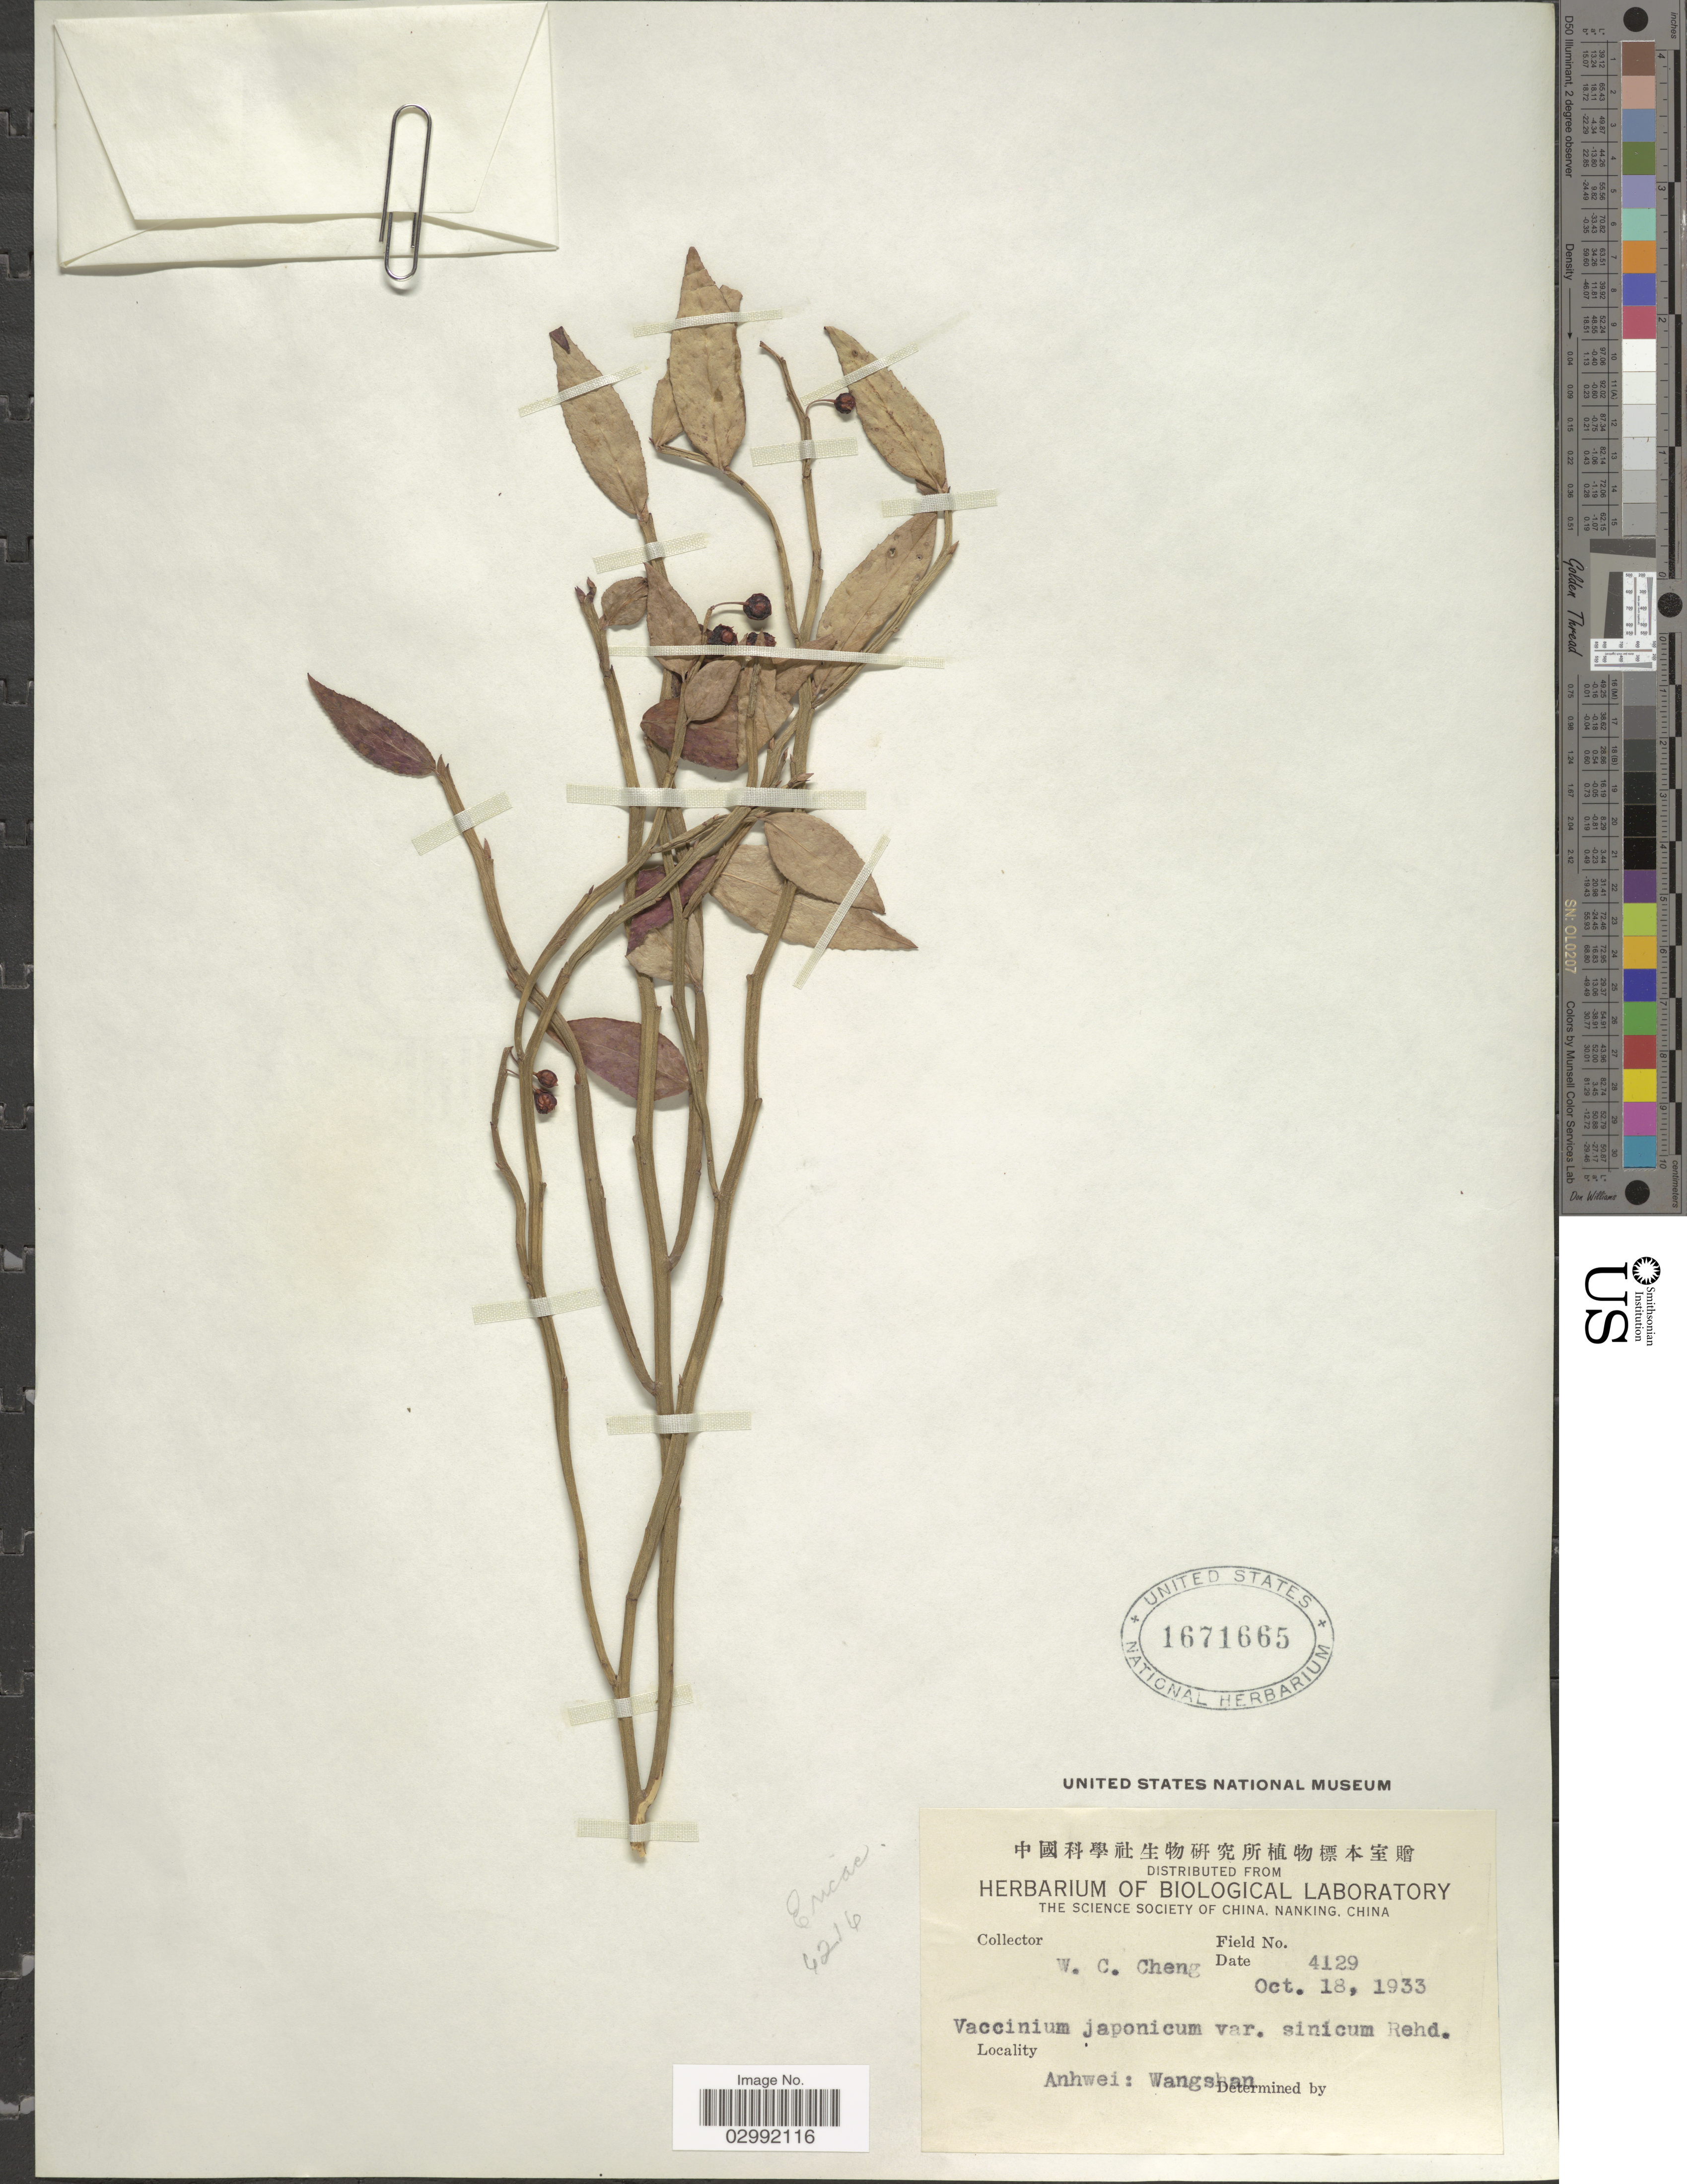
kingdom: Plantae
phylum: Tracheophyta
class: Magnoliopsida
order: Ericales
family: Ericaceae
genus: Vaccinium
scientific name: Vaccinium japonicum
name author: Miq.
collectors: W. C. Cheng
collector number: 4129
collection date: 1933-10-18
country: China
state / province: Anhui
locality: Anhwei: Wangshan.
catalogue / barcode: US 1671665